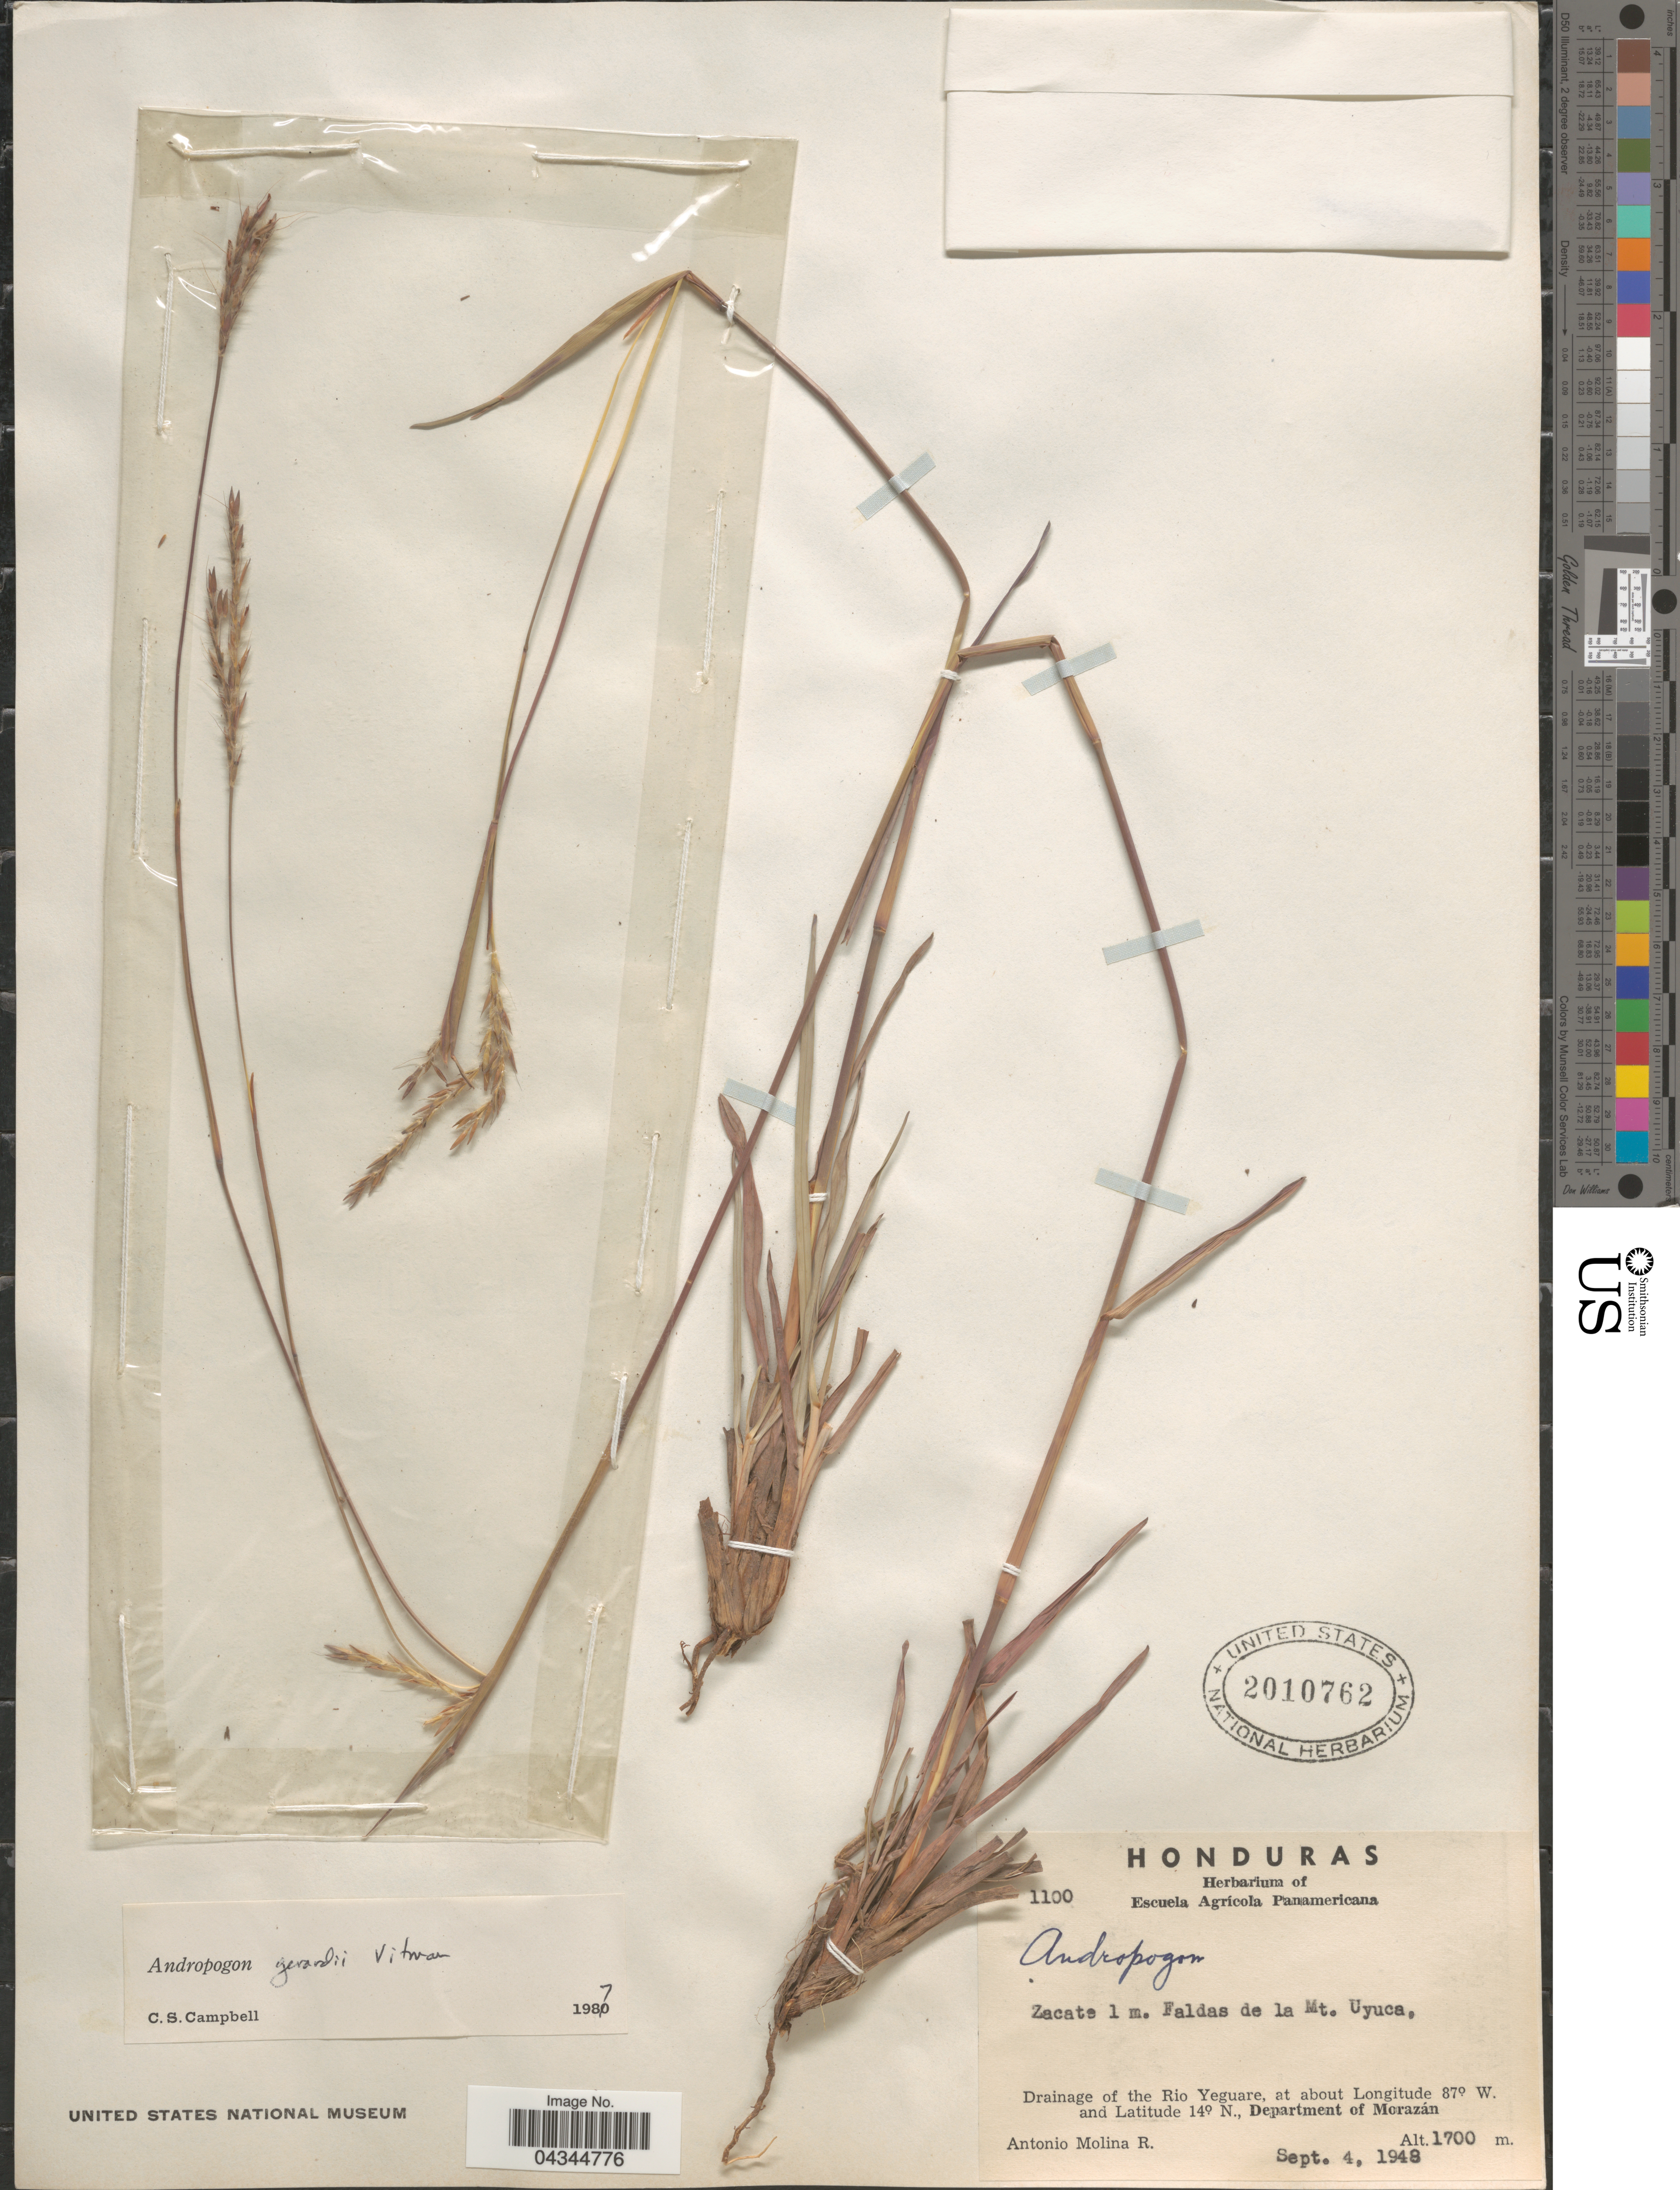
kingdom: Plantae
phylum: Tracheophyta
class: Liliopsida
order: Poales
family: Poaceae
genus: Andropogon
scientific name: Andropogon gerardii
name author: Vitman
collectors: A. Molina R.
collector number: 1100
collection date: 1948-09-04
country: Honduras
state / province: Fco. Morazán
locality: Faldas de la Mt. Uyuca, Drainage of the Rio Yeguare, Department of Morazán.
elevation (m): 1700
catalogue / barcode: US 2010762